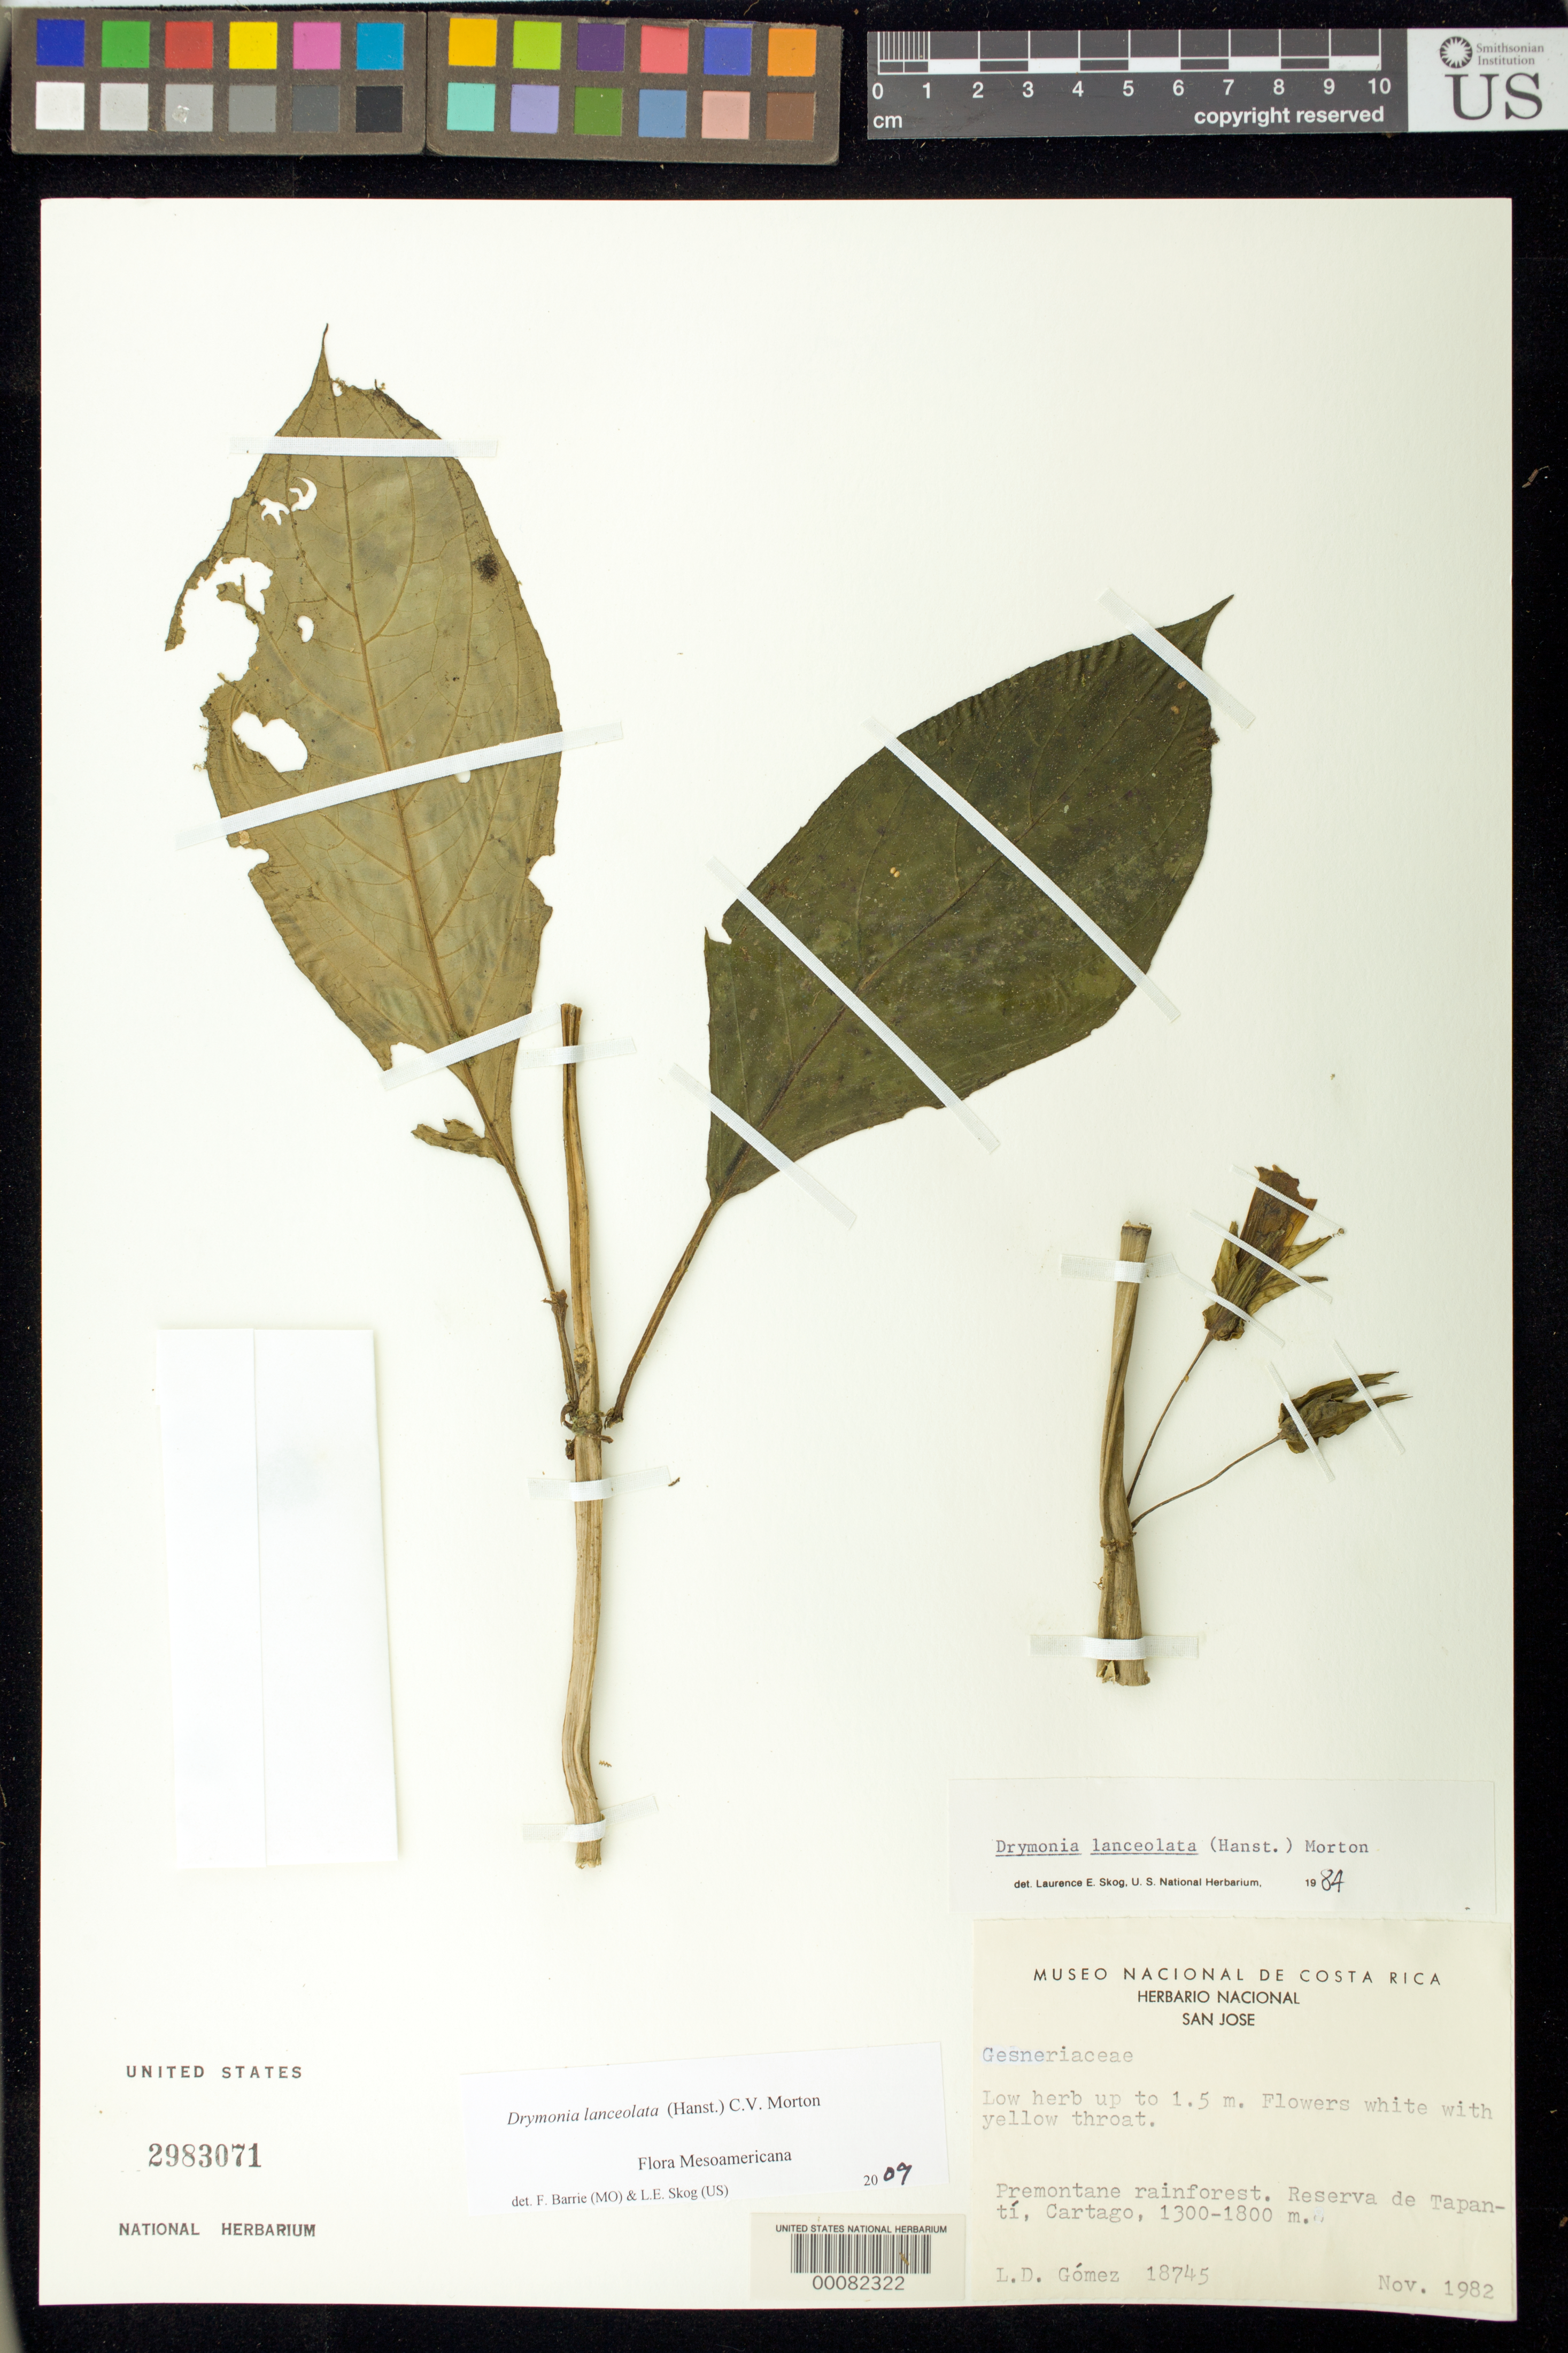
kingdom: Plantae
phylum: Tracheophyta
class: Magnoliopsida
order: Lamiales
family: Gesneriaceae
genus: Drymonia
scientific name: Drymonia lanceolata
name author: (Hanst.) C.V. Morton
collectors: L. D. Gómez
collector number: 18745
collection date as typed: Nov 1982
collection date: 1982-11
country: Costa Rica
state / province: Cartago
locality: Reserva de Tapanti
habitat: Premontane rainforest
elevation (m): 1300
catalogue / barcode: US 2983071